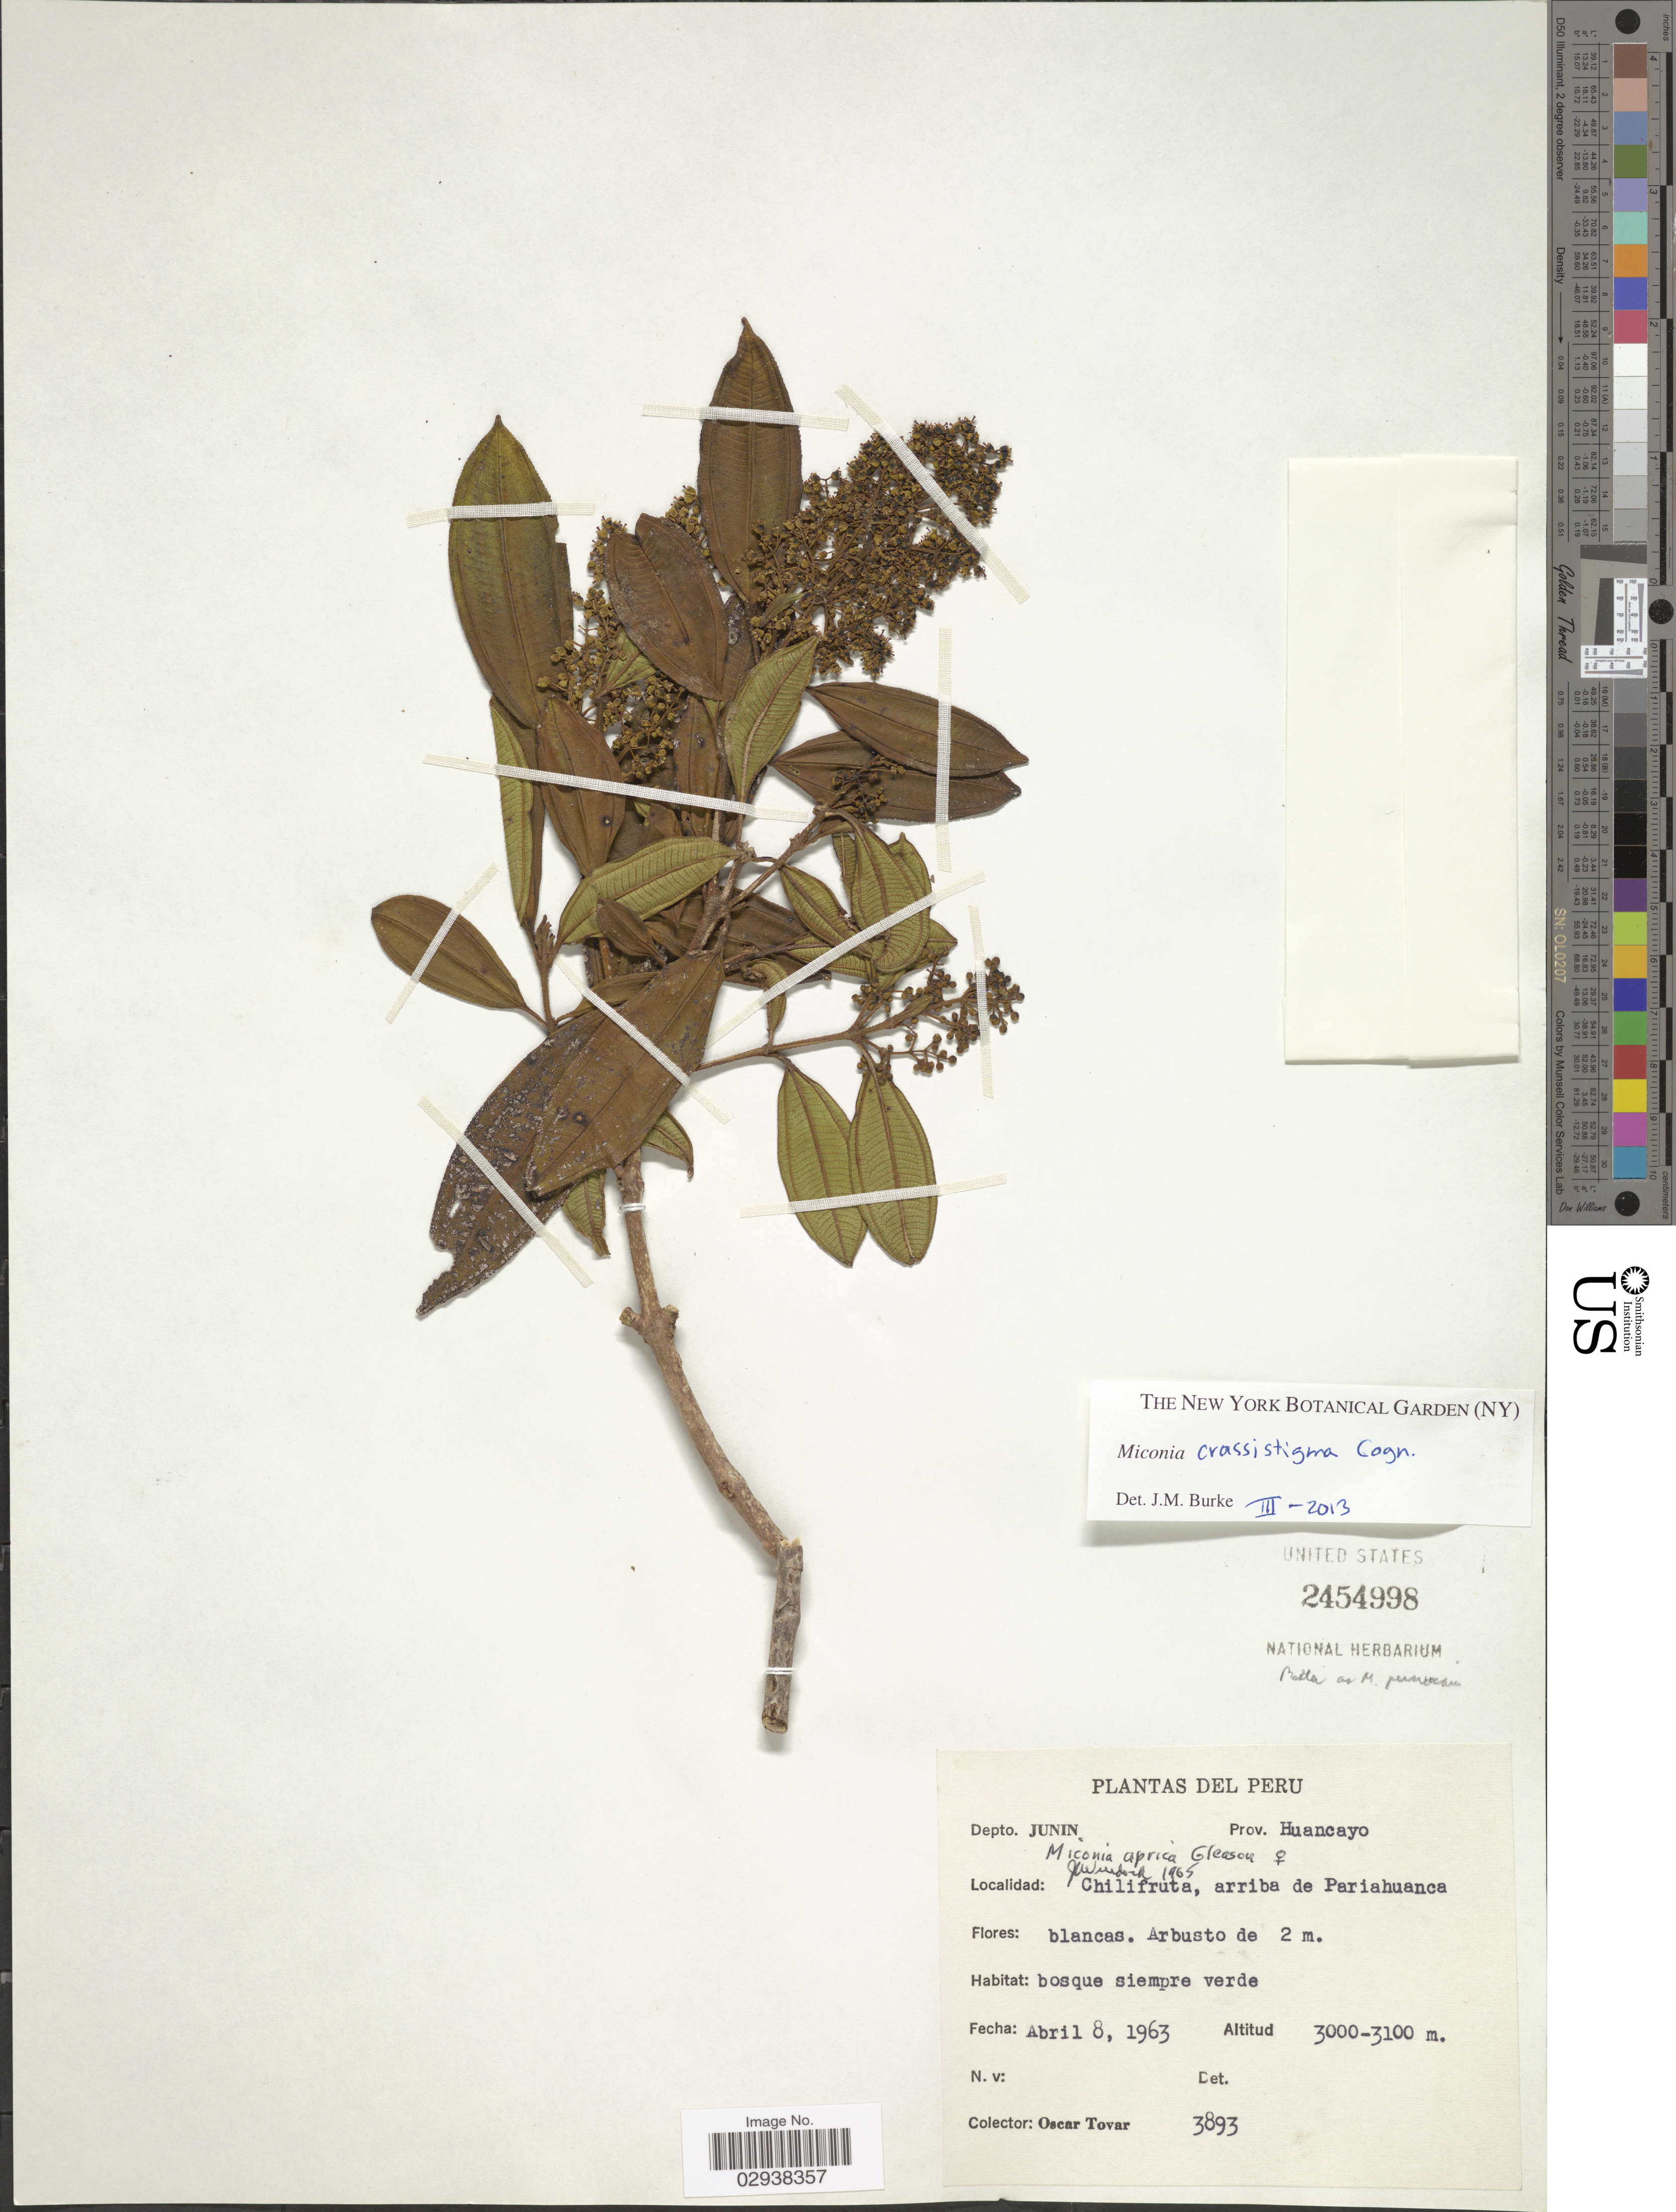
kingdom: Plantae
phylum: Tracheophyta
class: Magnoliopsida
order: Myrtales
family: Melastomataceae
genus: Miconia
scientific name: Miconia crassistigma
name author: Cogn.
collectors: Ó. Tovar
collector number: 3893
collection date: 1963-04-08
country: Peru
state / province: Junín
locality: Depto. Junin, Prov. Huancayo, Chilifruta, arriba de Pariahuanca.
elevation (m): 3000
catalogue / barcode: US 2454998